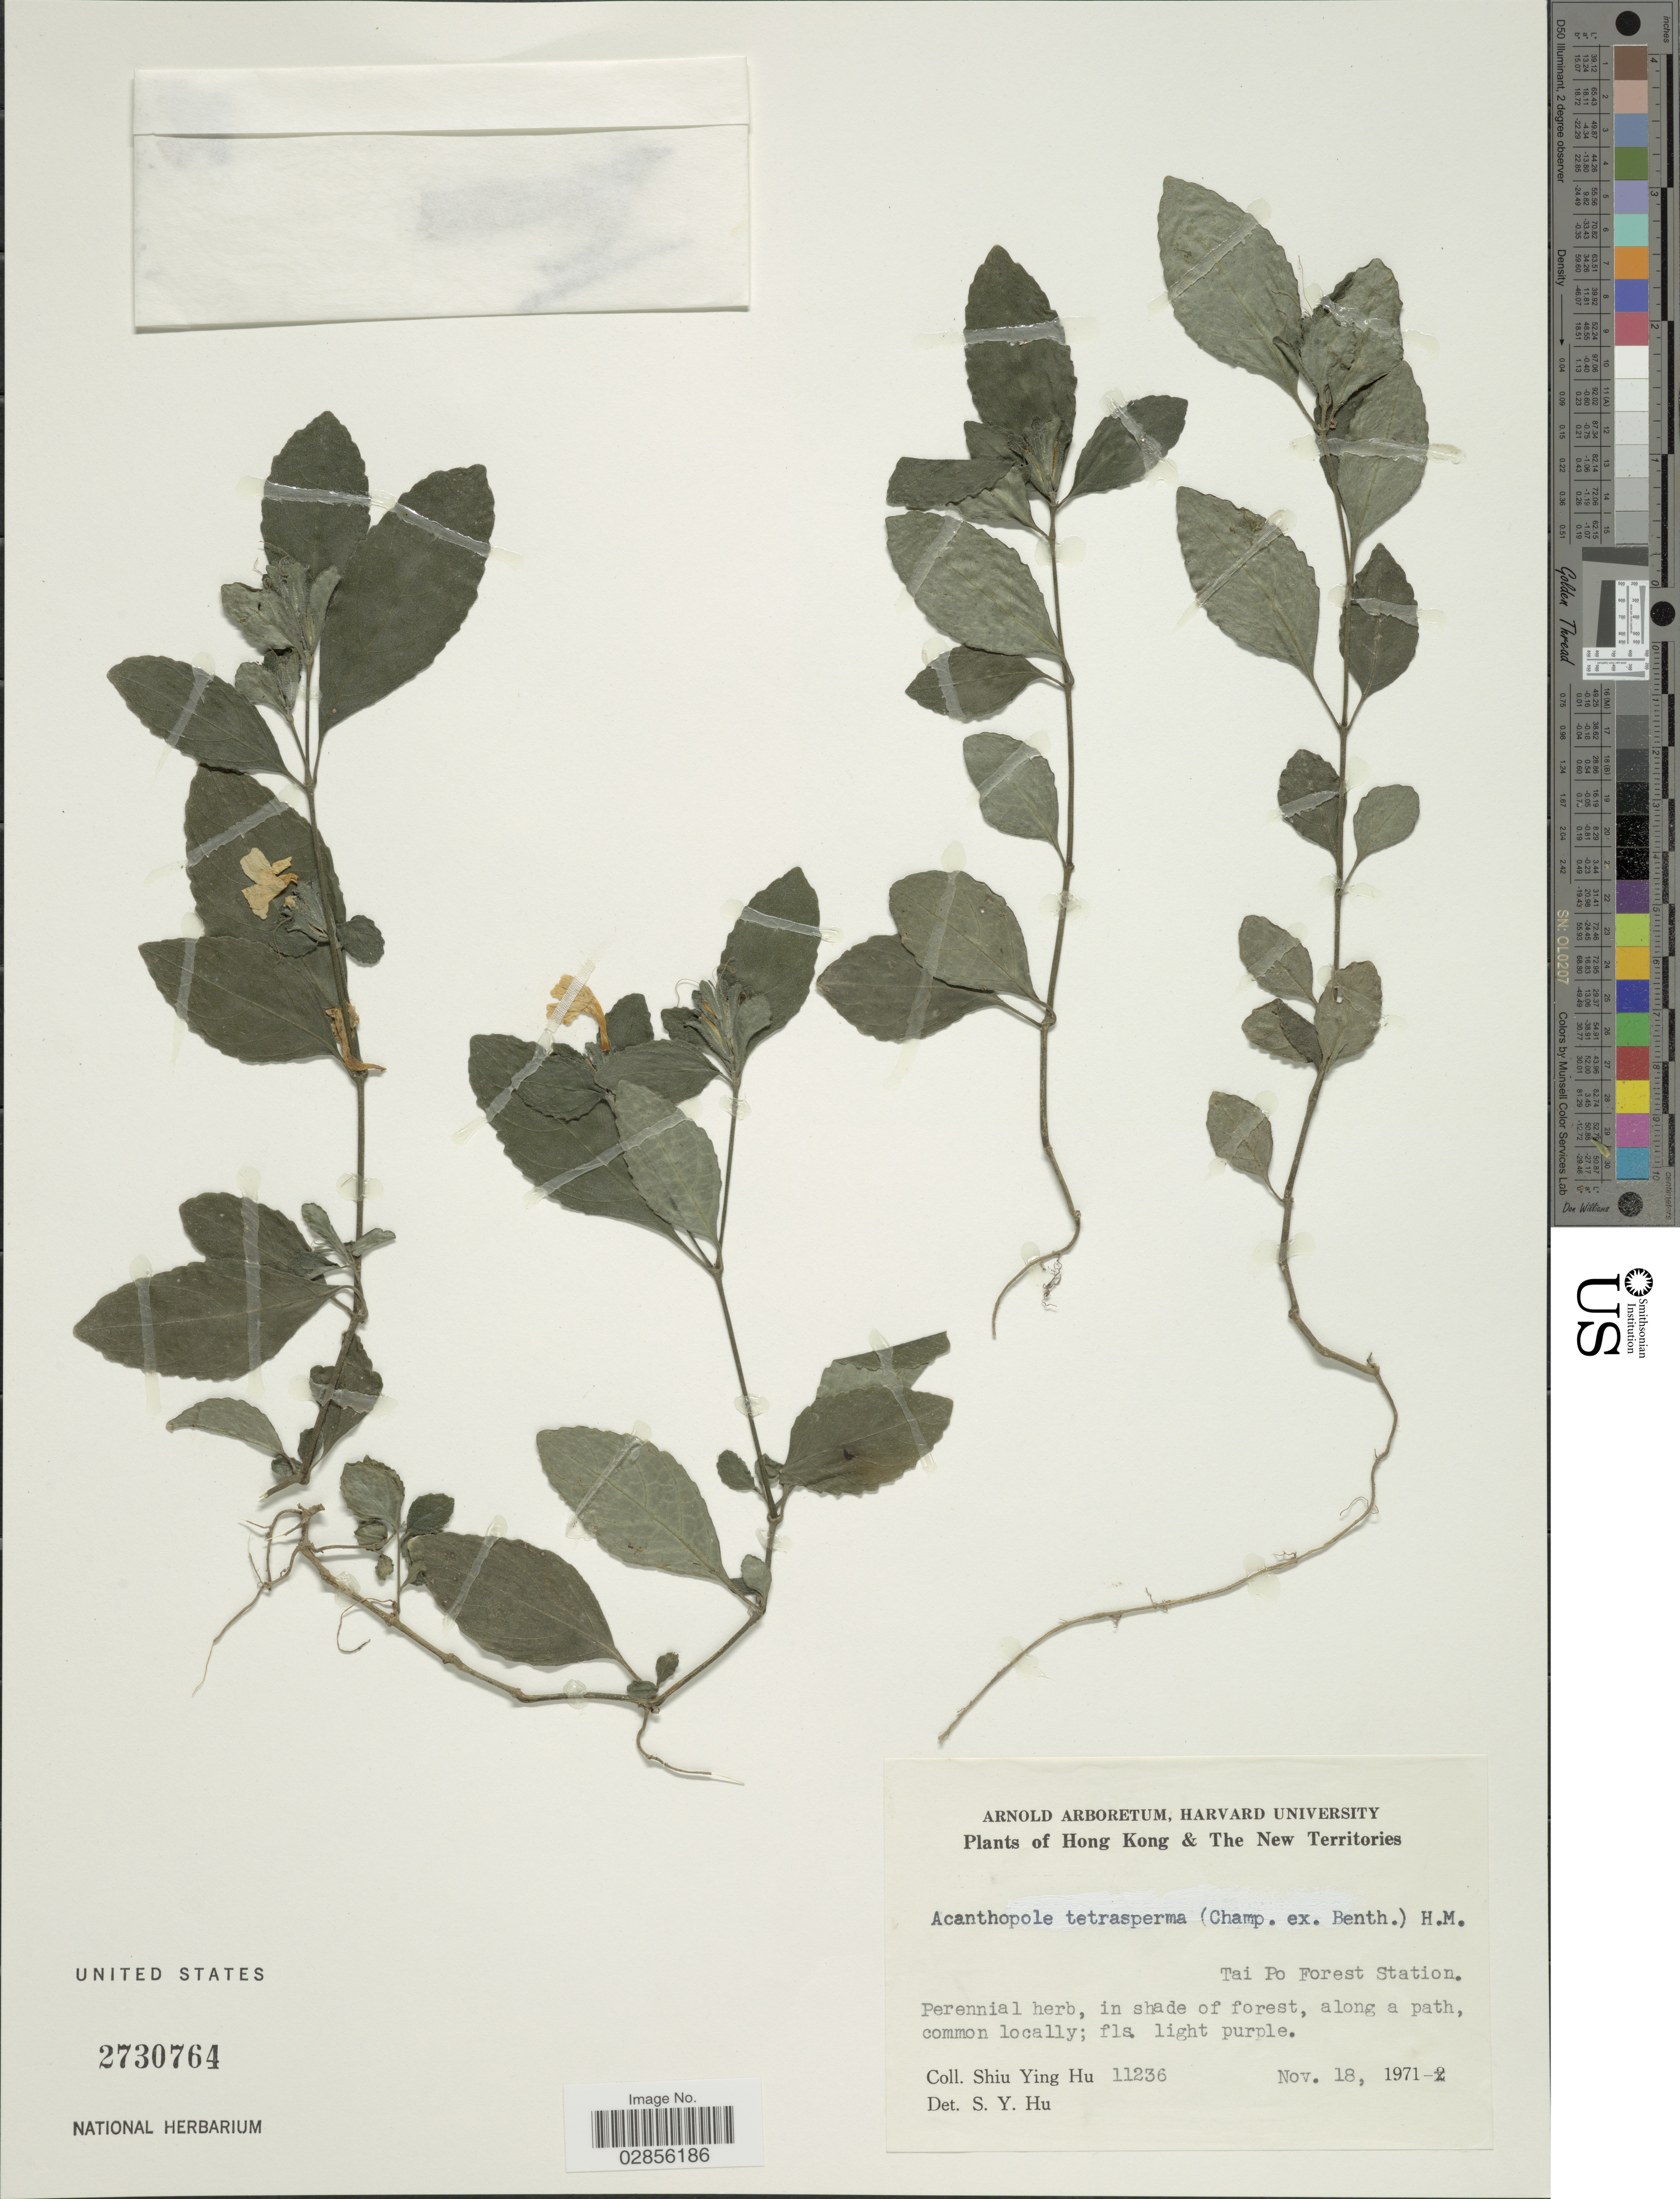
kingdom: Plantae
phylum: Tracheophyta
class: Magnoliopsida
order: Lamiales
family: Acanthaceae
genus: Acanthopale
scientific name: Acanthopale tetrasperma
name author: (Champ.) Hand.-Mazz.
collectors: S. Y. Hu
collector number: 11236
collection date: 1971-11-18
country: China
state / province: Hong Kong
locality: The New Territories. Tai Po Forest Station.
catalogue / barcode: US 2730764